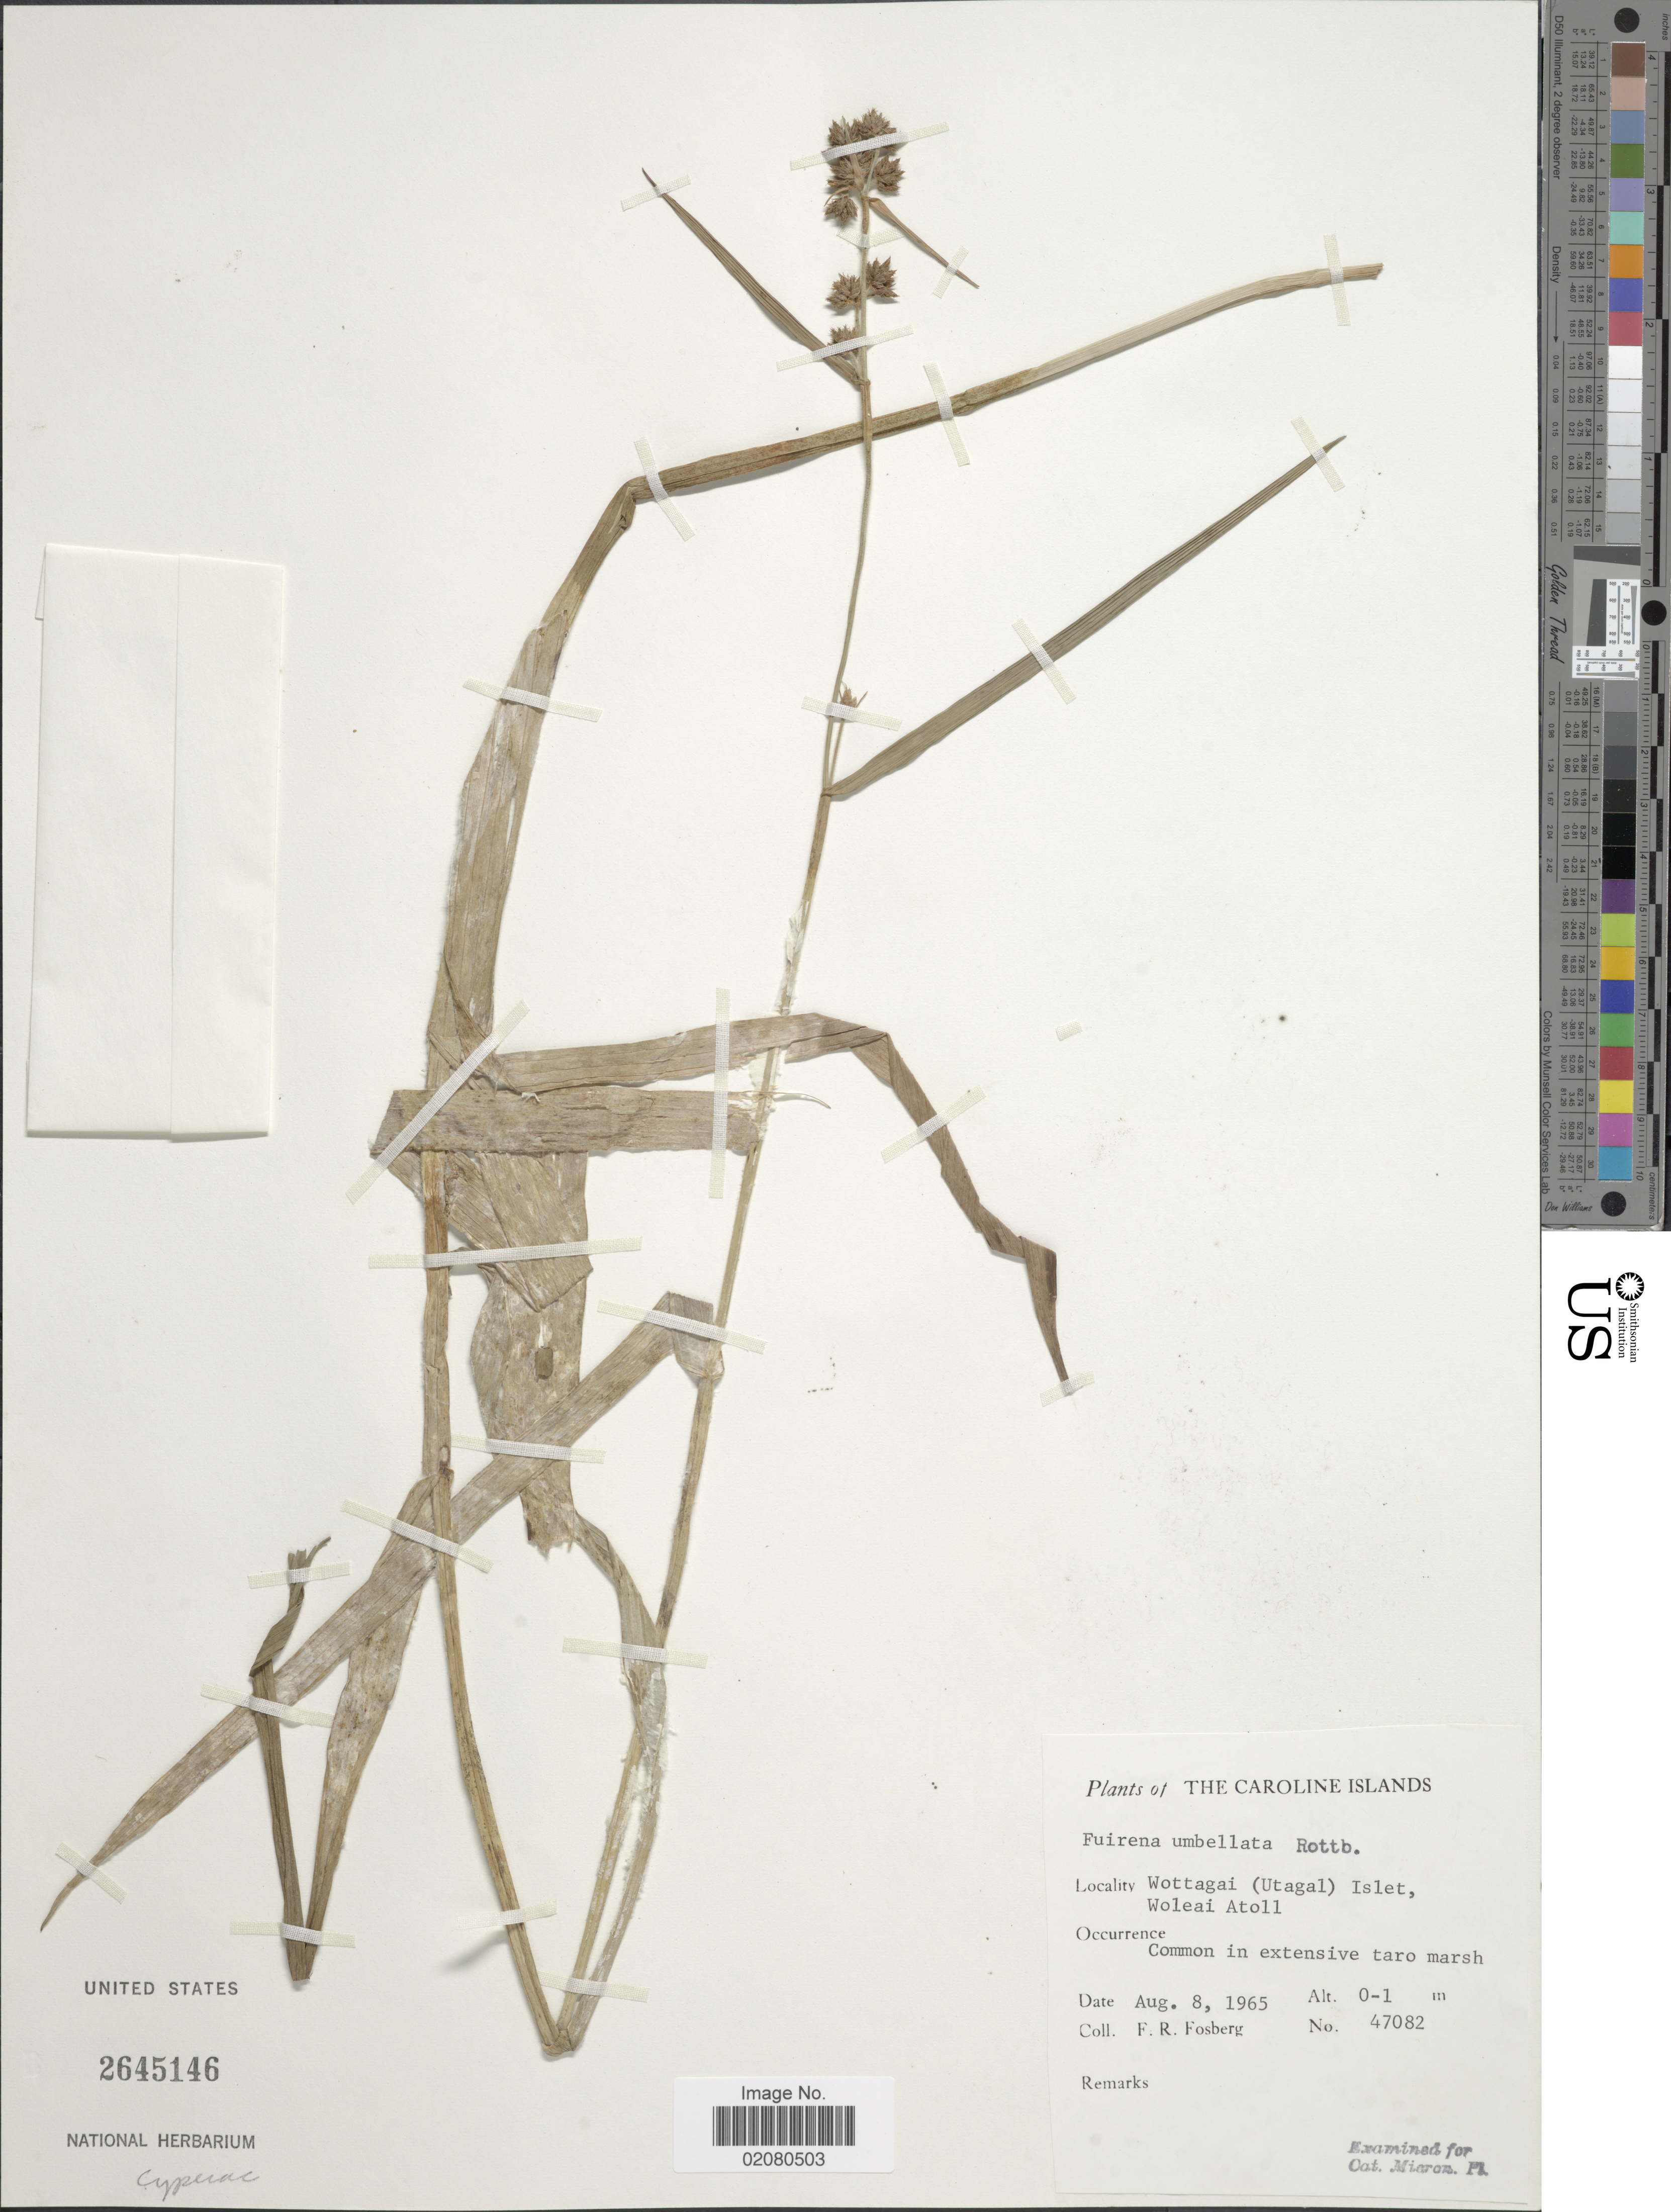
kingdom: Plantae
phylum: Tracheophyta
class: Liliopsida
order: Poales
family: Cyperaceae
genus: Fuirena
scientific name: Fuirena umbellata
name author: Rottb.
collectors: F. R. Fosberg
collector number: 47082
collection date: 1965-08-08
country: Micronesia, Federated States of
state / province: Yap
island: Woleai Atoll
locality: The Caroline Islands, Wottagai (Utagal) Islet, Woleai Atoll.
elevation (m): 0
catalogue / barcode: US 2645146